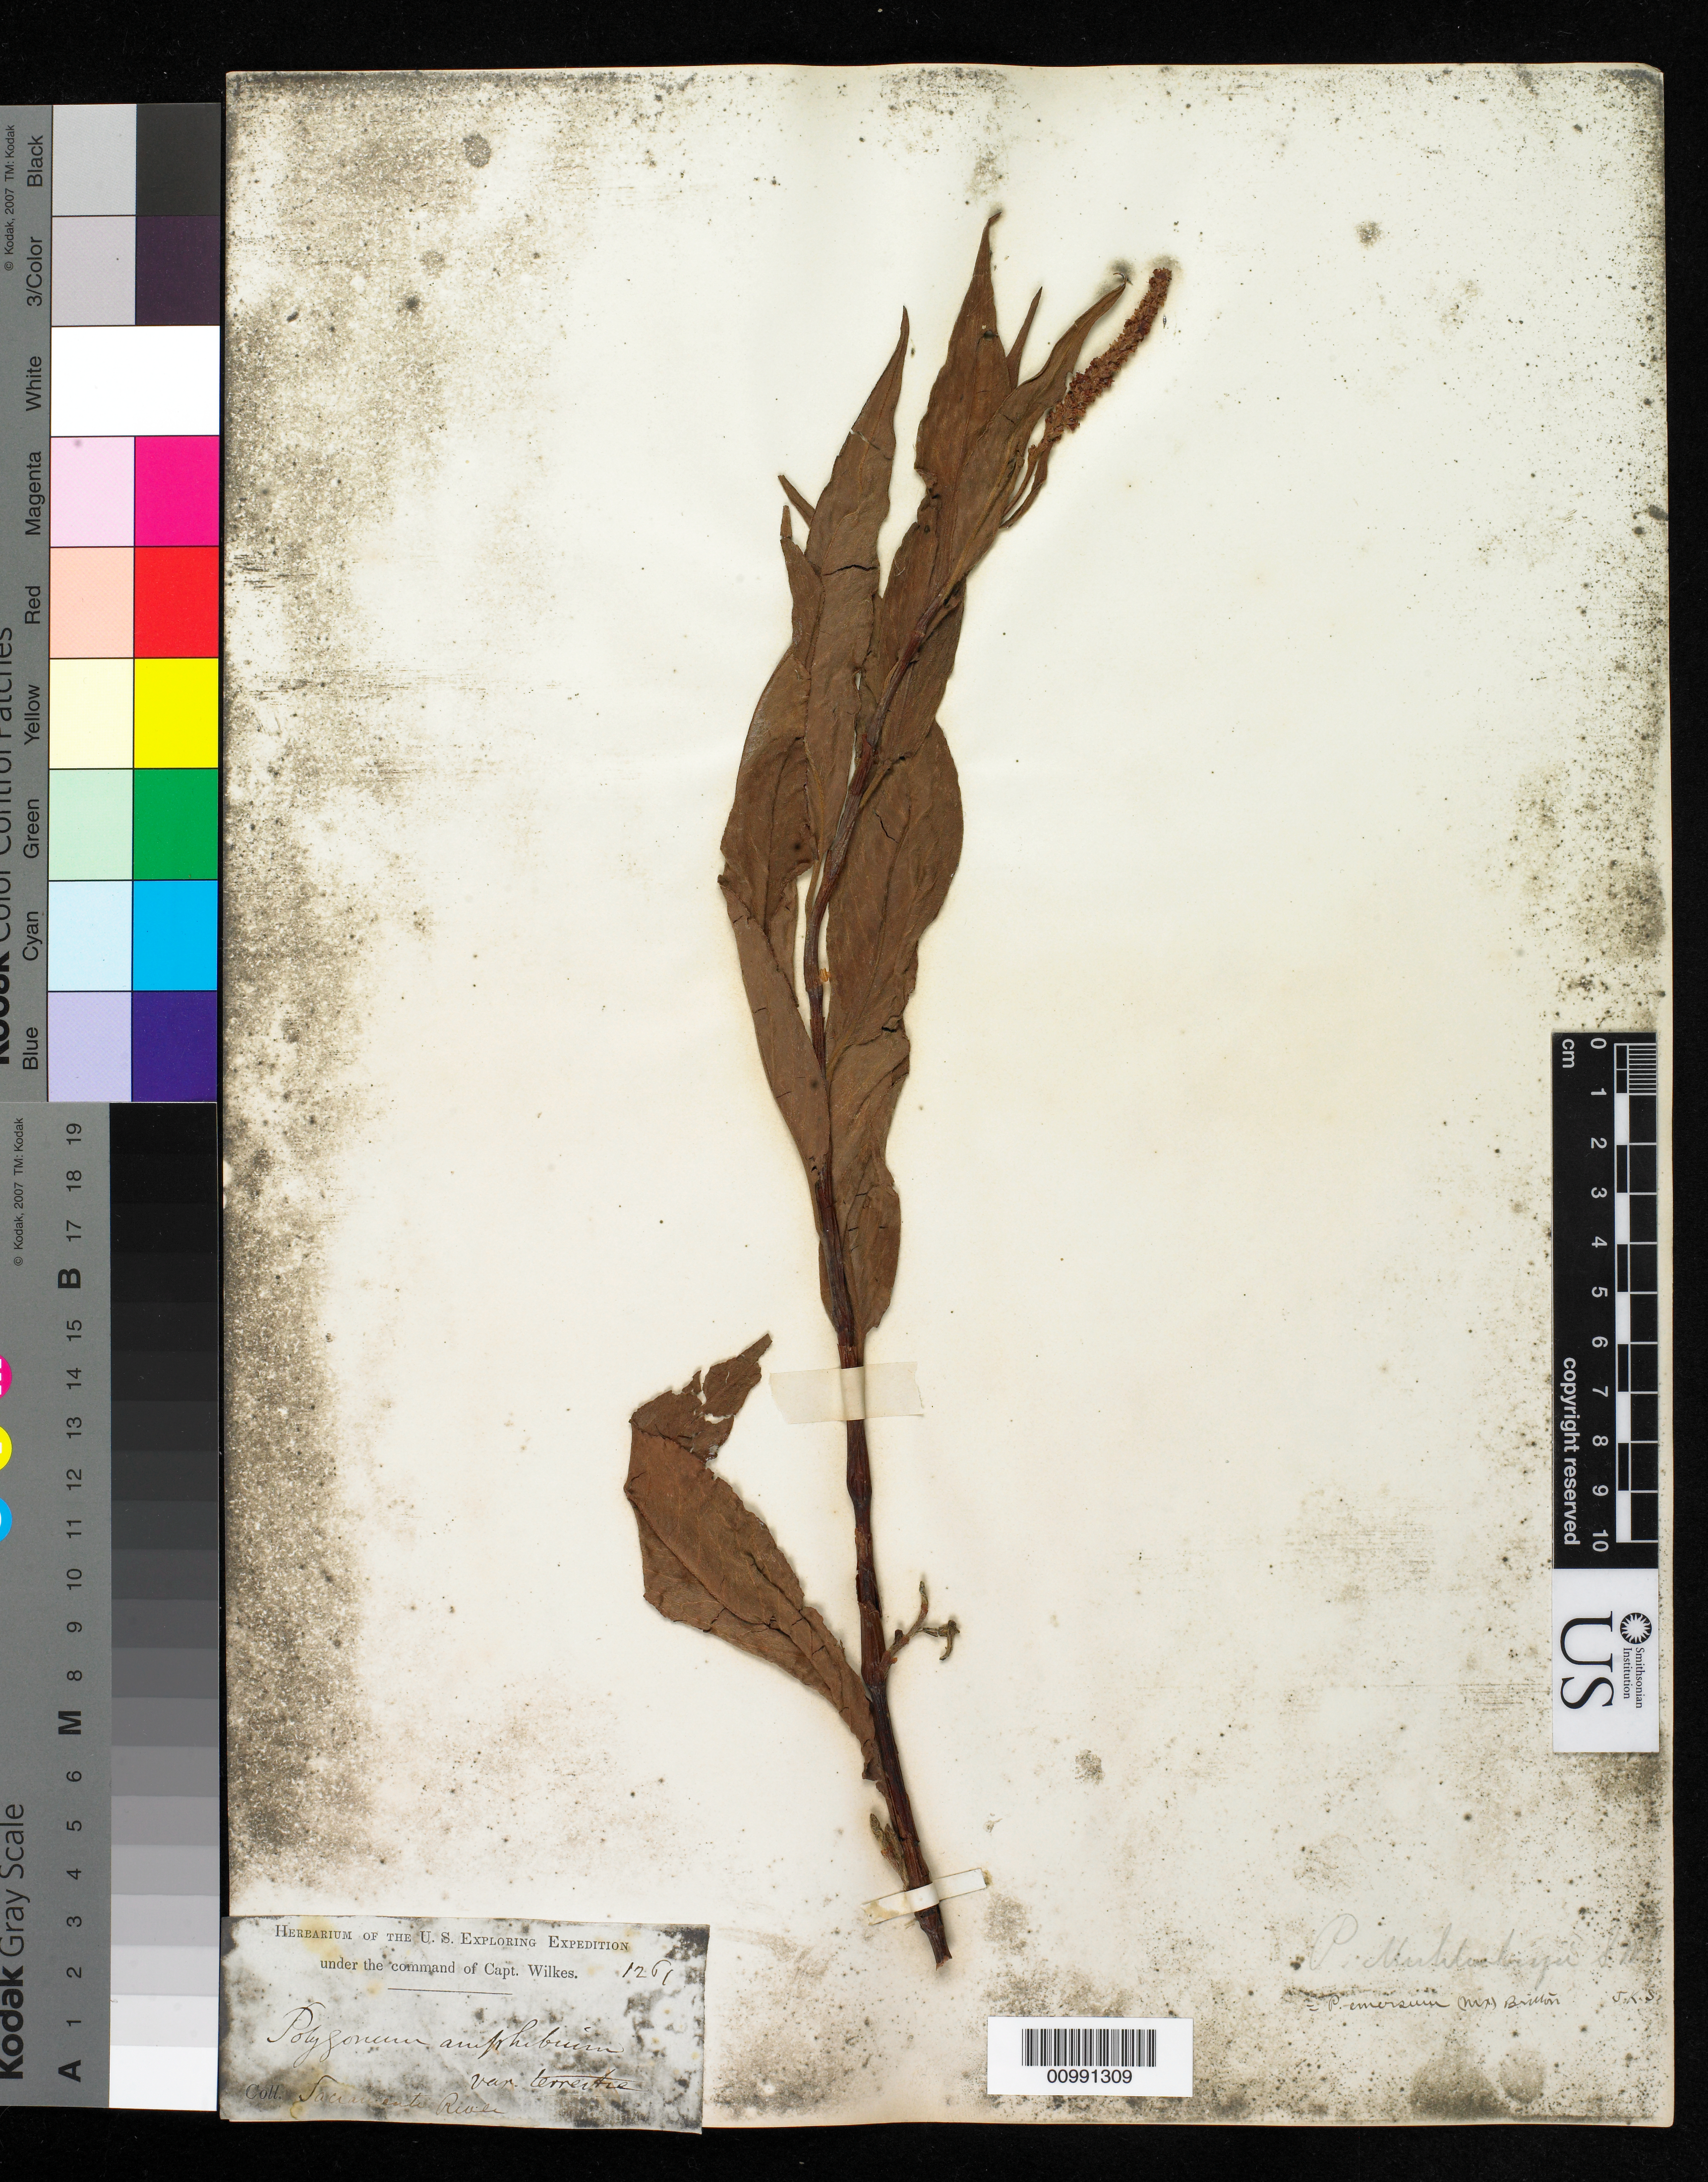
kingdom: Plantae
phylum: Tracheophyta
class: Magnoliopsida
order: Caryophyllales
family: Polygonaceae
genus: Polygonum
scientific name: Polygonum amphibium var. emersum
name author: Michx.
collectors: Wilkes Explor. Exped.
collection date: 1838/1842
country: United States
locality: Sacramento River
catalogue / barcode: US 98616